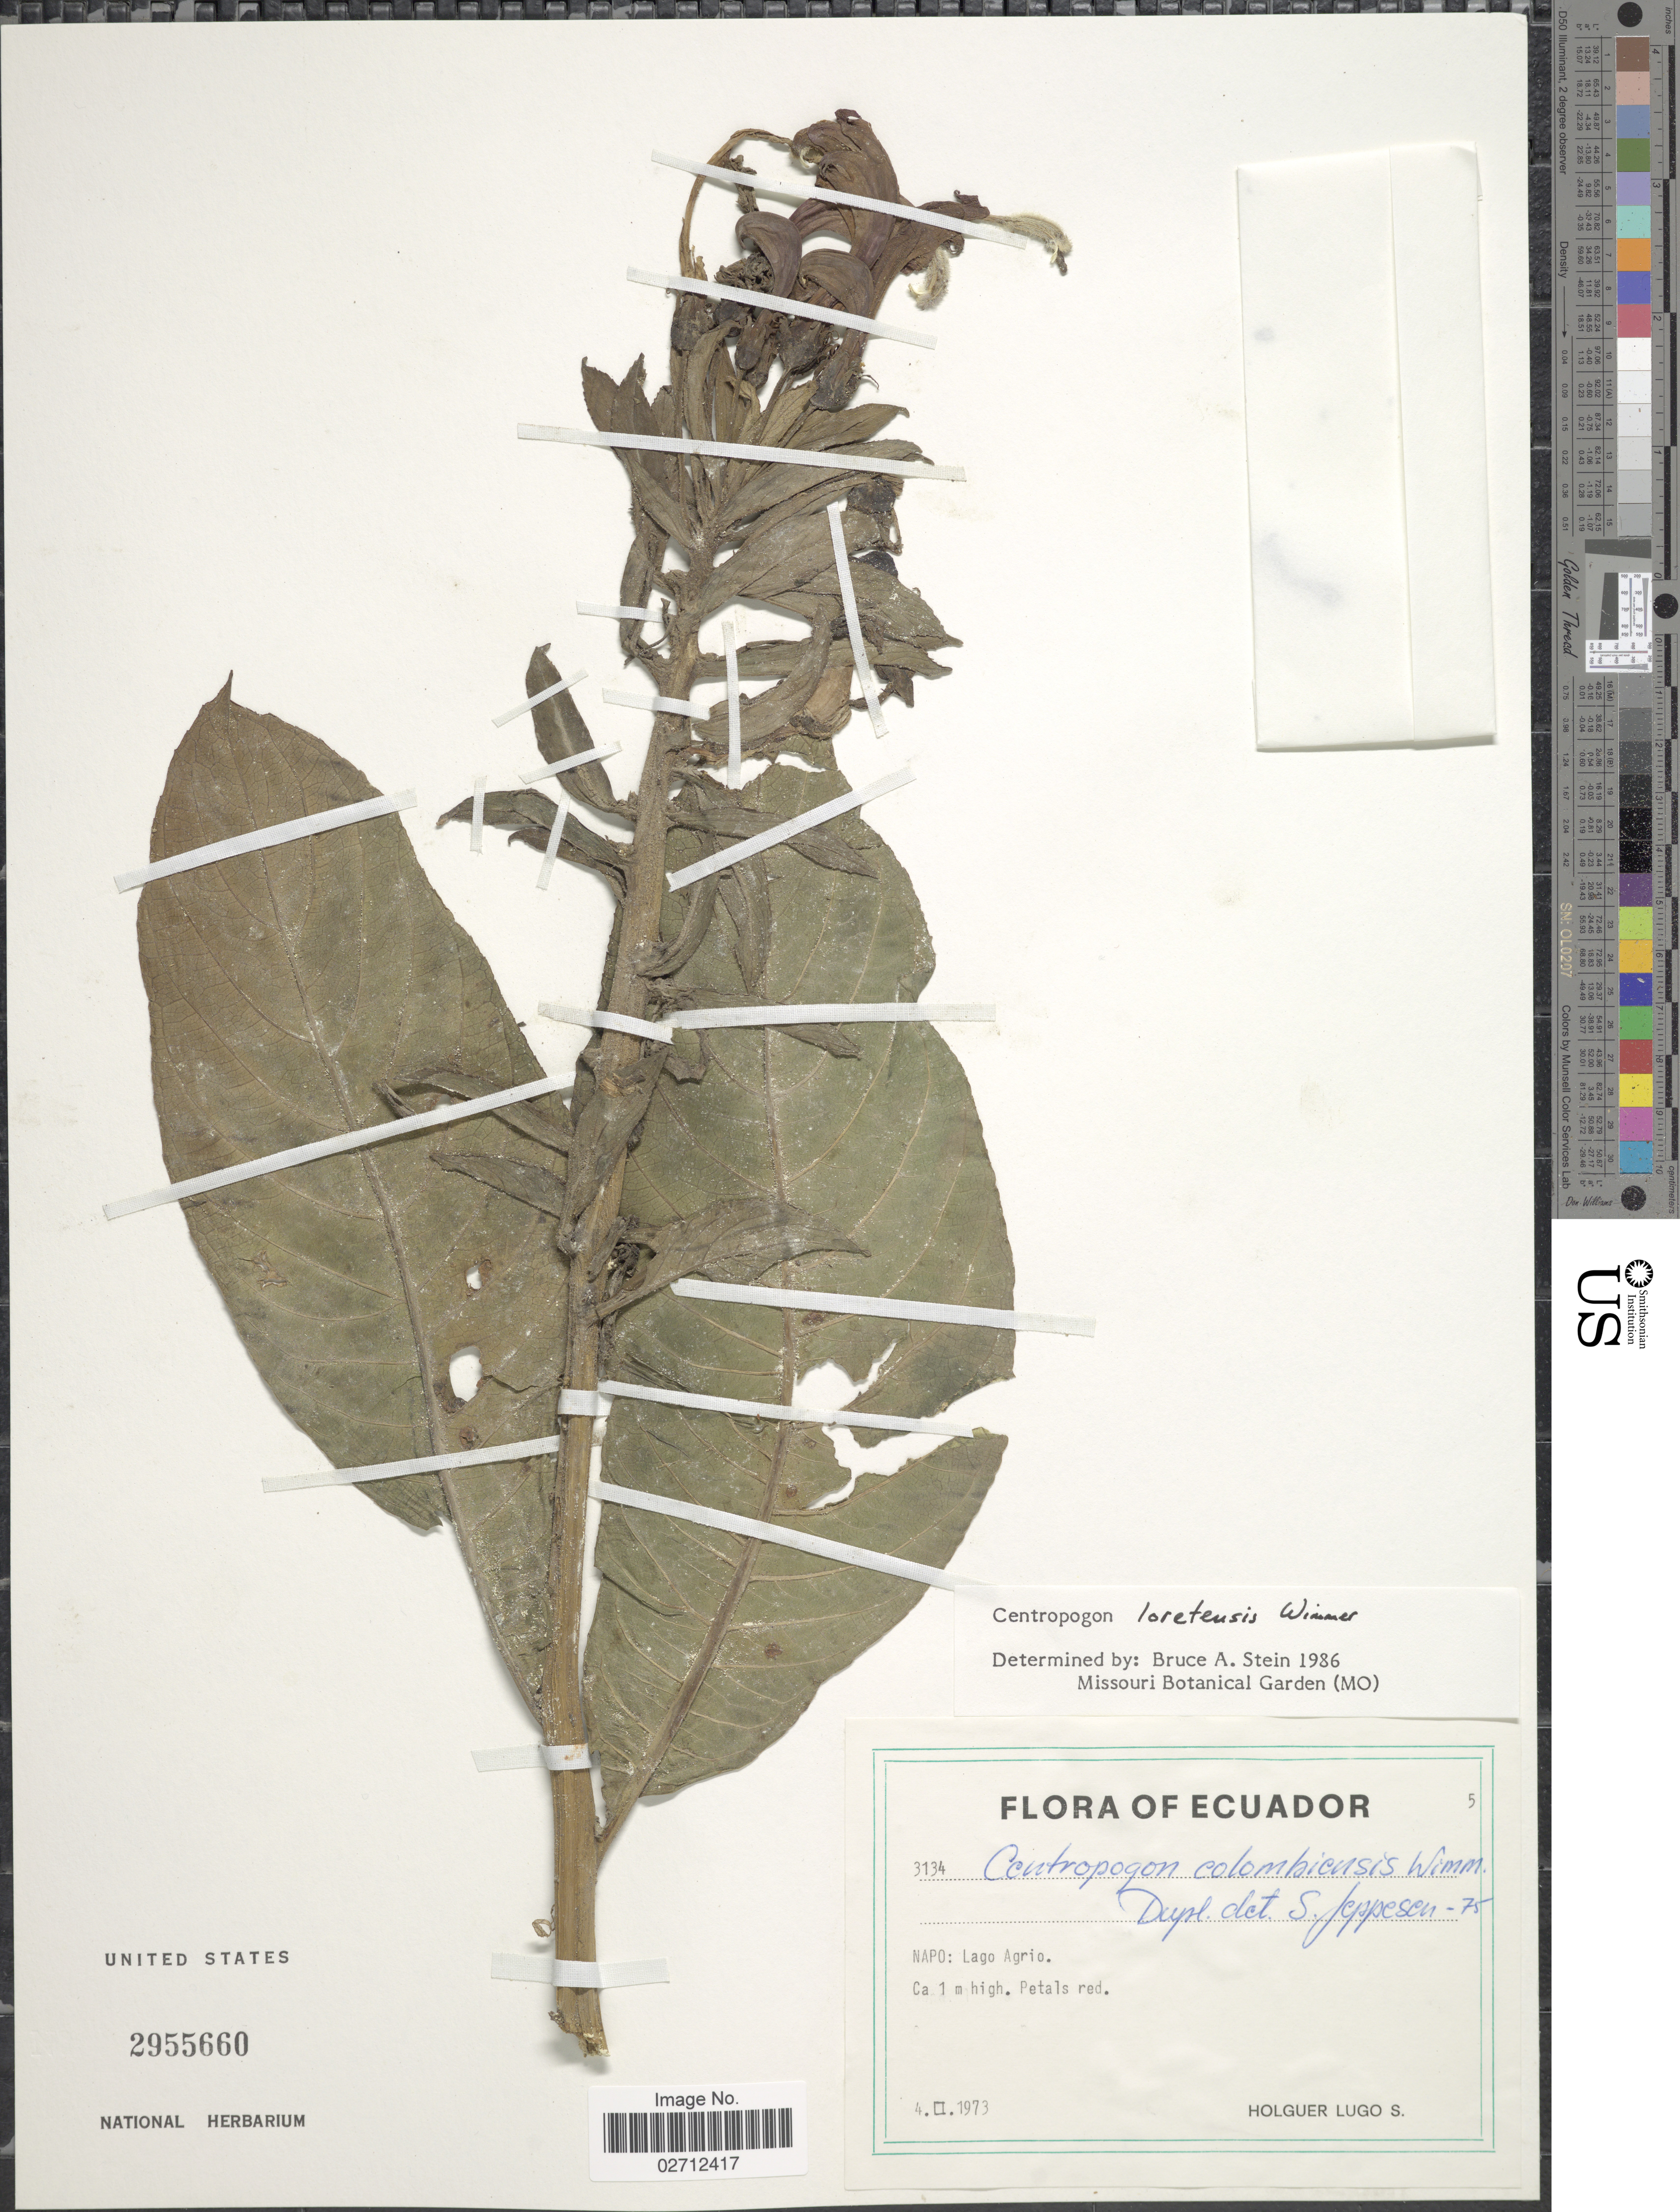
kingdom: Plantae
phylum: Tracheophyta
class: Magnoliopsida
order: Asterales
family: Campanulaceae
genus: Centropogon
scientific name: Centropogon loretensis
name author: E. Wimm.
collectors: H. Lugo S.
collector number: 3134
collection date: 1973-02-04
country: Ecuador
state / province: Napo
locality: Lago Agrio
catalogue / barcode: US 2955660